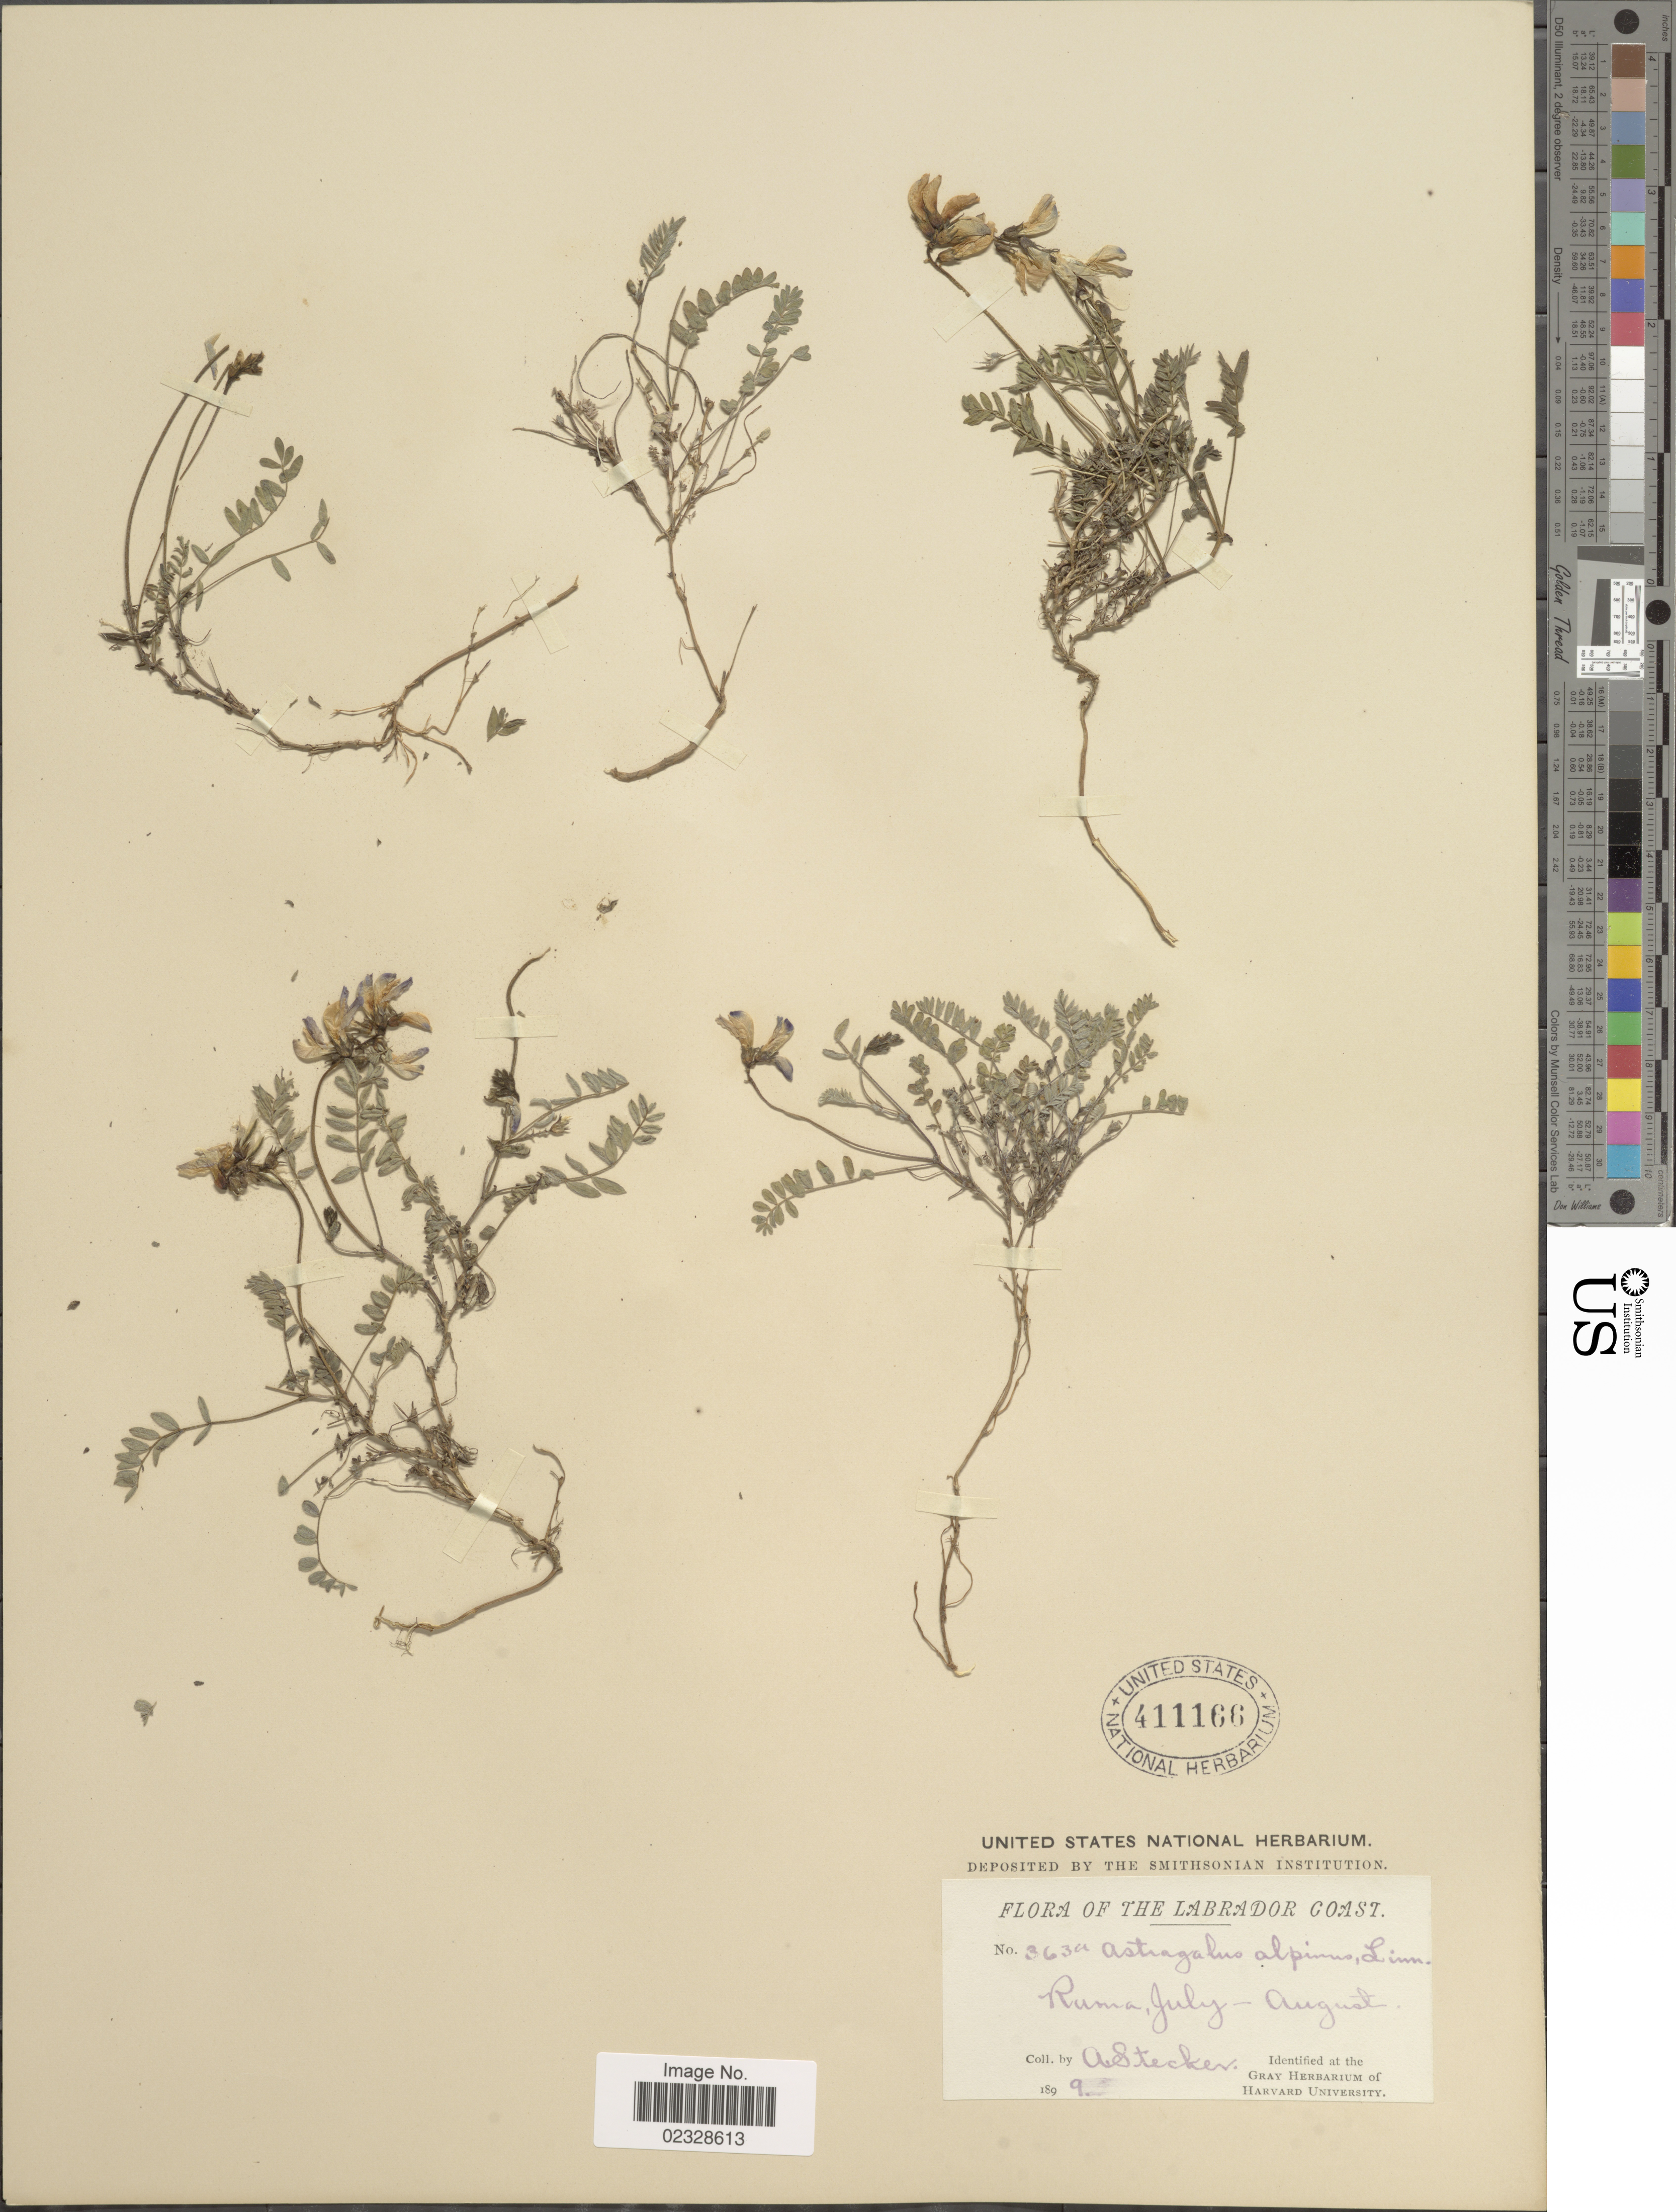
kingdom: Plantae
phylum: Tracheophyta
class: Magnoliopsida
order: Fabales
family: Fabaceae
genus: Astragalus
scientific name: Astragalus alpinus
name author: L.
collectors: A. Stecker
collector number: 363a*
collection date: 1899-07/1899-08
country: Canada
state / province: Newfoundland and Labrador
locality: Labrador Coast. Ruma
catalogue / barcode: US 411166